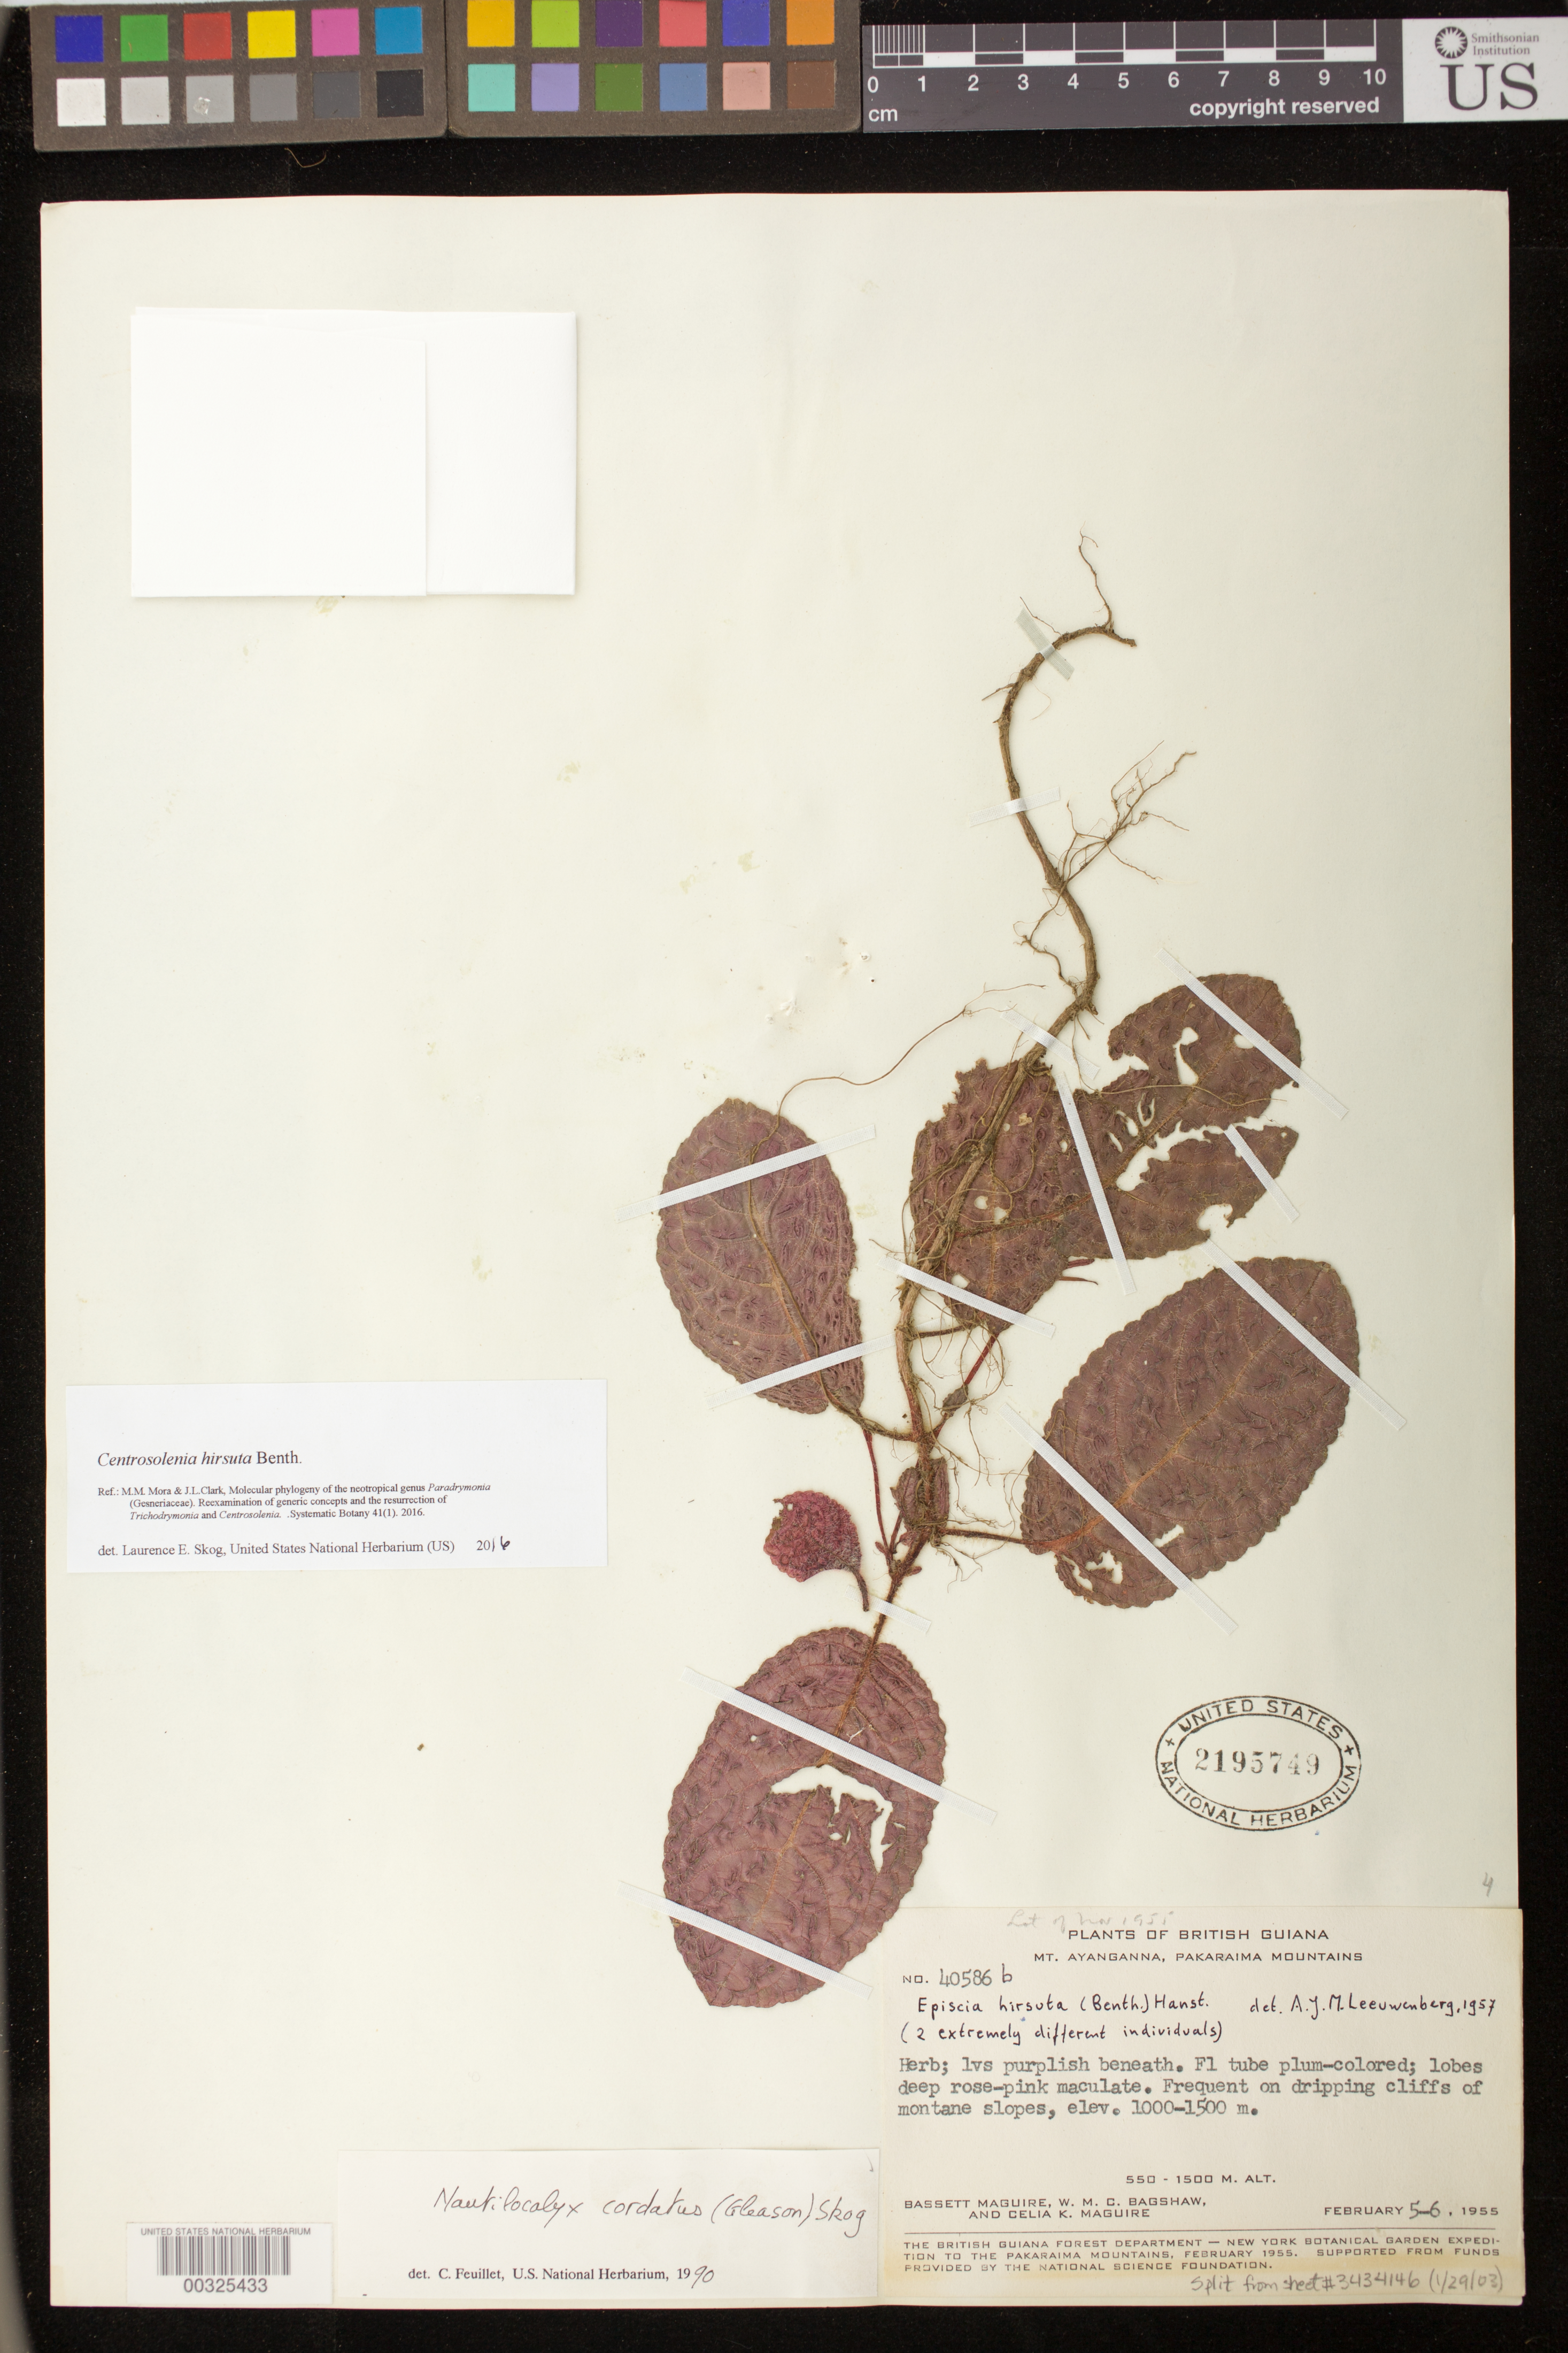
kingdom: Plantae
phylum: Tracheophyta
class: Magnoliopsida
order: Lamiales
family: Gesneriaceae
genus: Centrosolenia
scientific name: Centrosolenia hirsuta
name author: Benth.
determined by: Skog, Laurence E.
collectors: B. Maguire, W. Bagshaw & C. K. Maguire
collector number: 40586 b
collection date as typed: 5-6 Feb 1955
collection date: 1955-02-05/1955-02-06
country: Guyana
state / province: Cuyuni-Mazaruni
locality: Mt. Ayanganna, Pakaraima Mountains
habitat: Frequent on dripping cliffs of montane slopes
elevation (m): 1000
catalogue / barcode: US 2195749